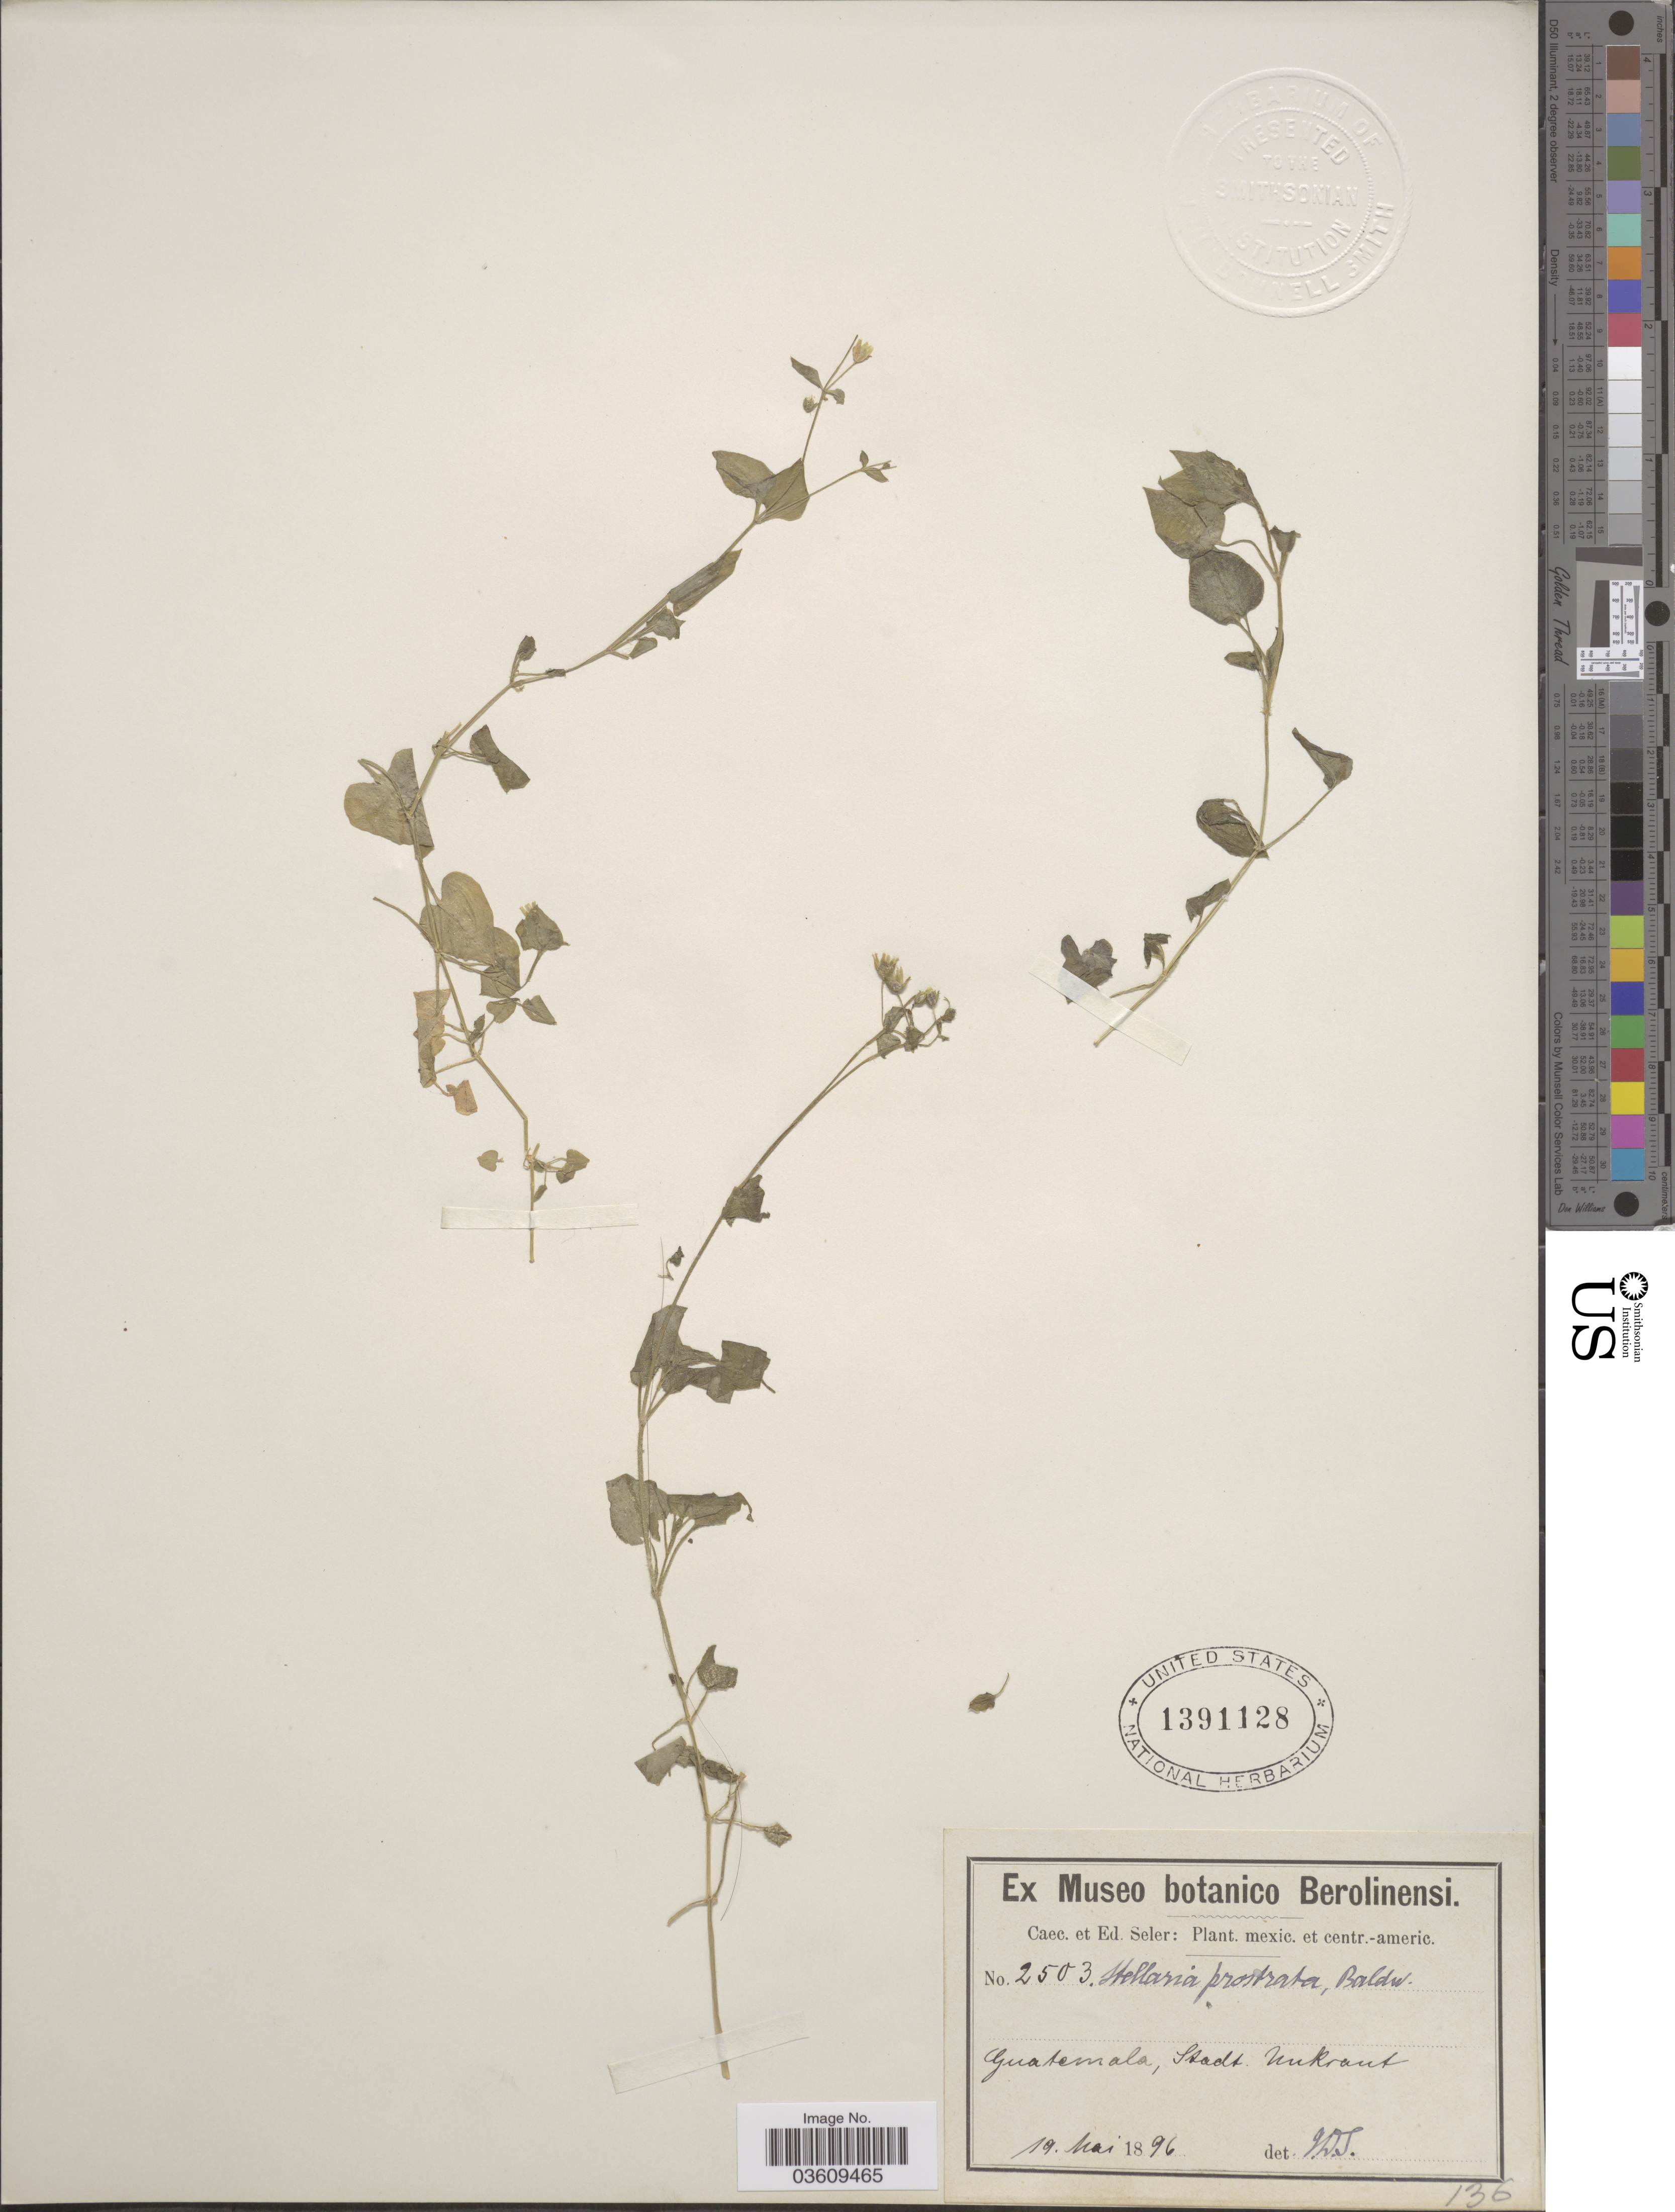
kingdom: Plantae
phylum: Tracheophyta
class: Magnoliopsida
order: Caryophyllales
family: Caryophyllaceae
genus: Stellaria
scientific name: Stellaria prostrata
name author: Baldwin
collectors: C. Seler & E. G. Seler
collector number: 2503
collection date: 1896-05-19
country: Guatemala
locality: Stadt Unkraut.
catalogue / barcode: US 1391128